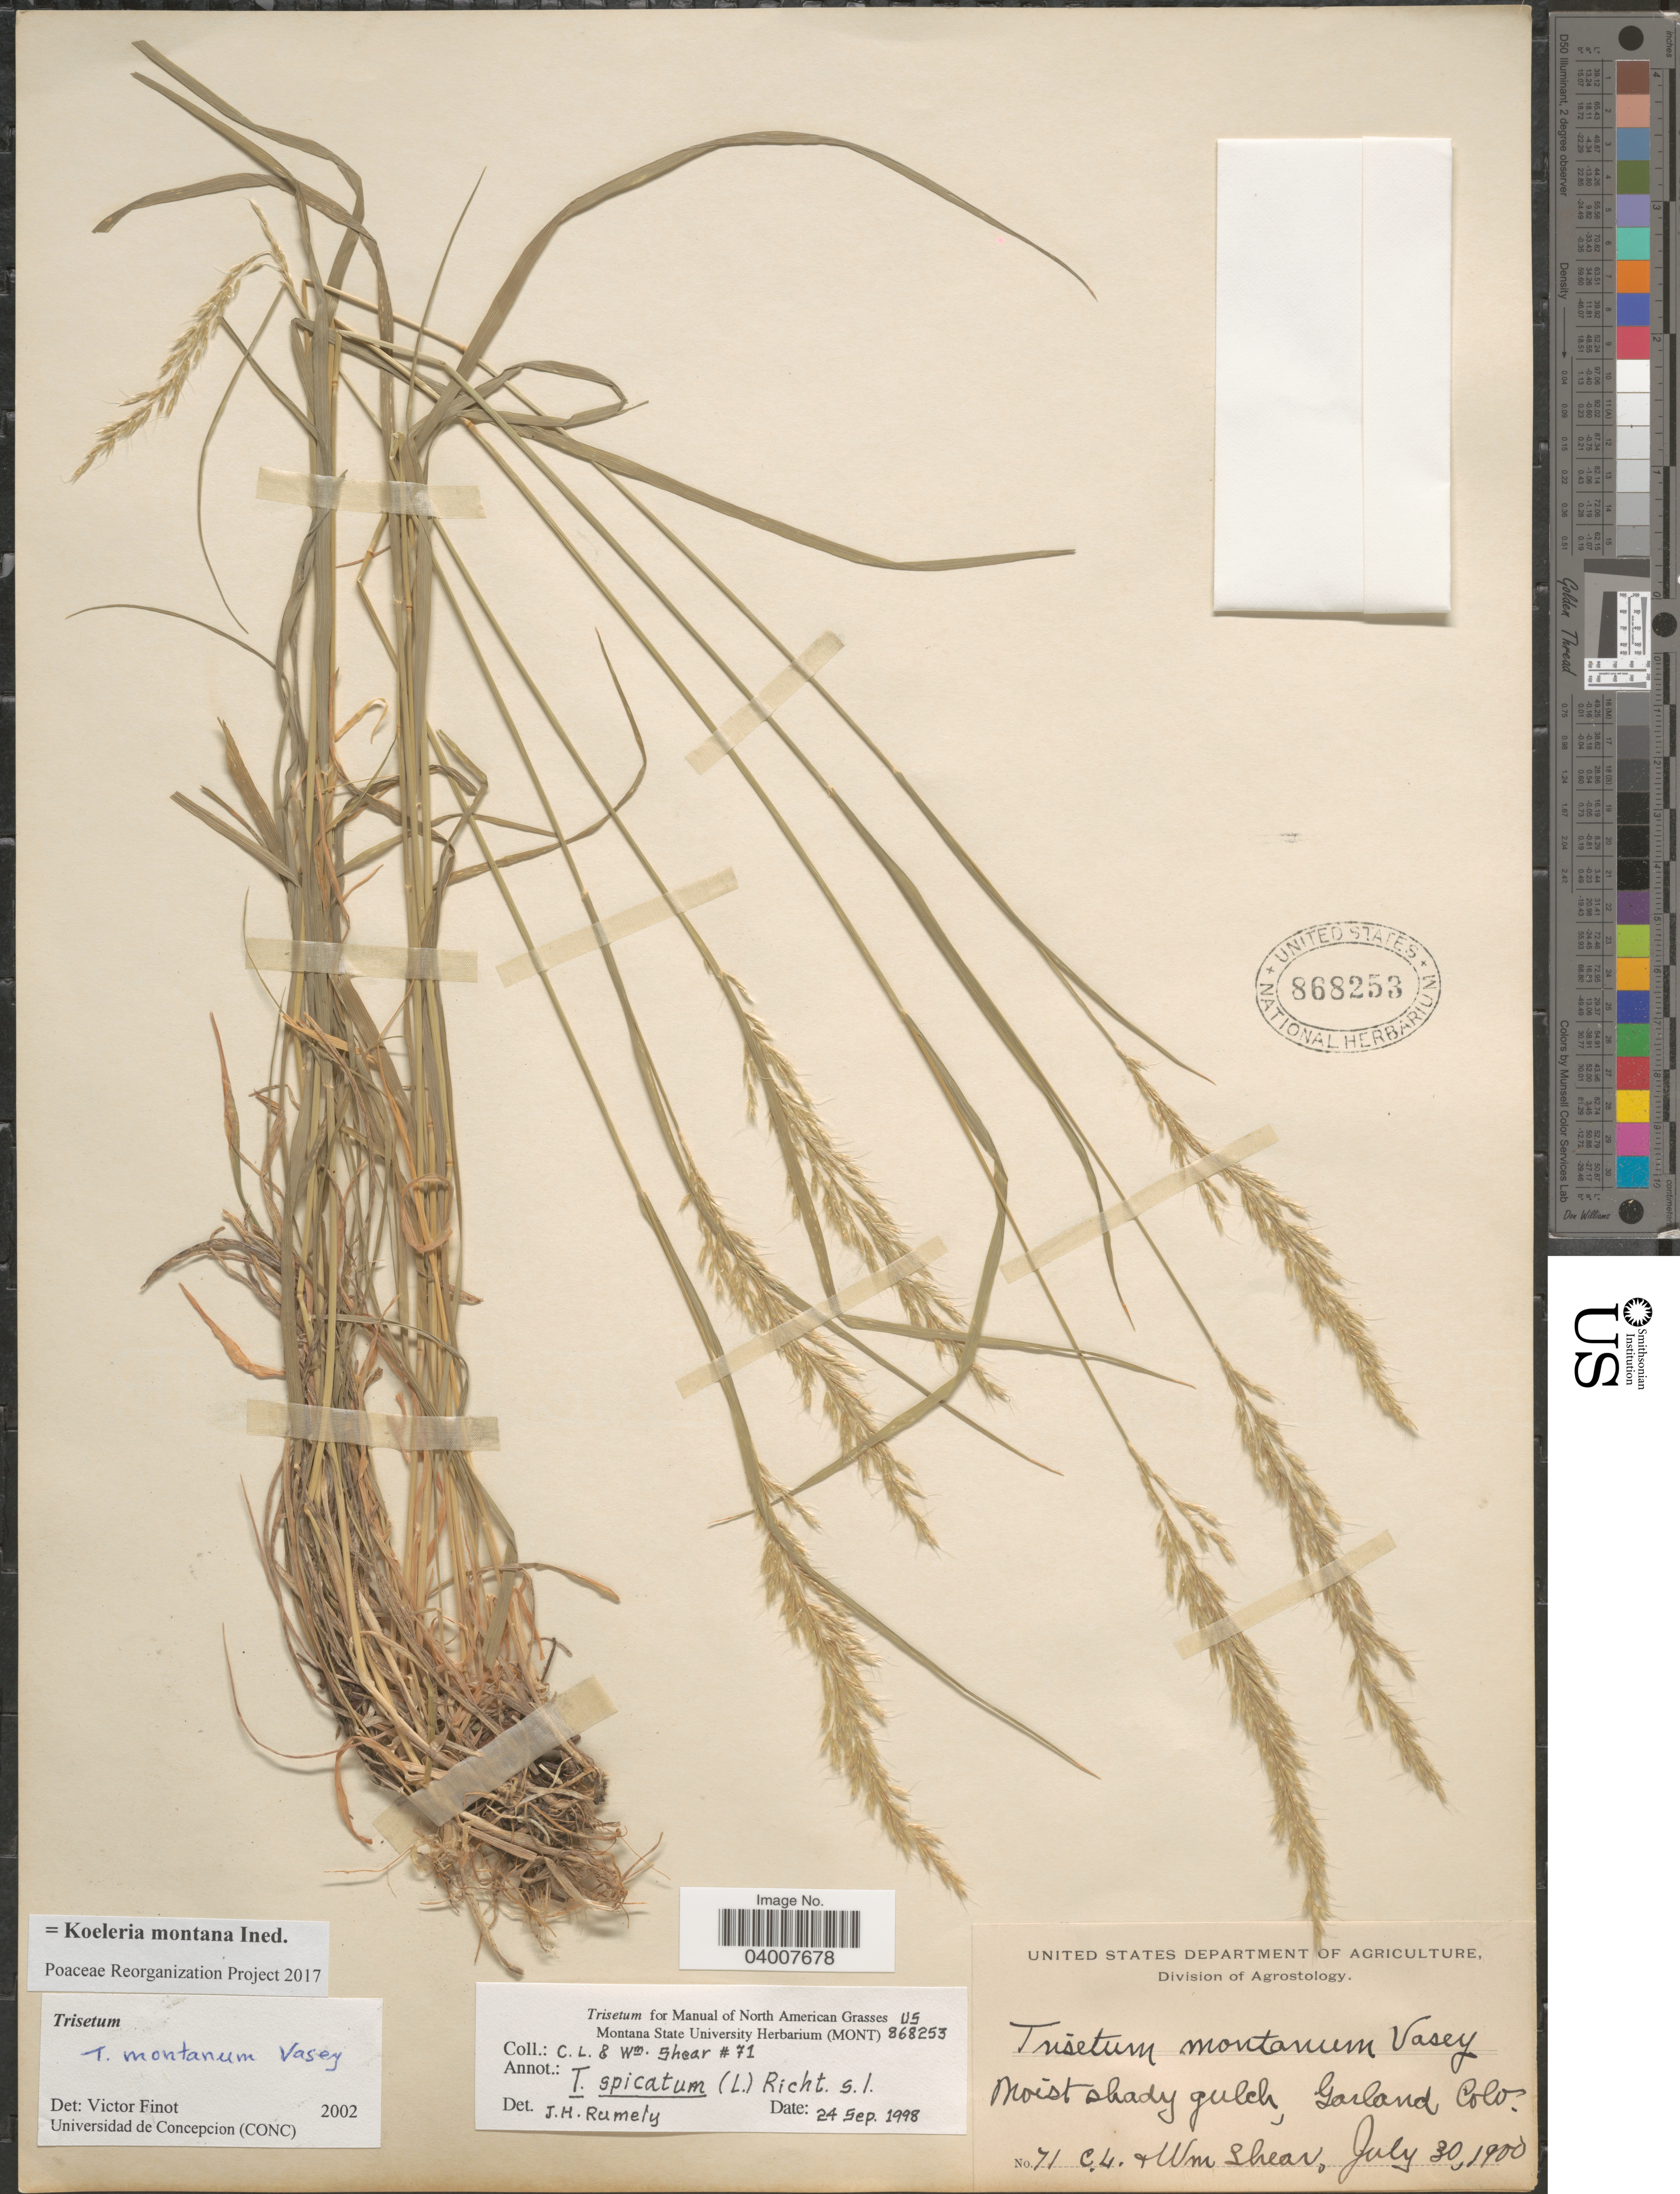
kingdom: Plantae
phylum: Tracheophyta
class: Liliopsida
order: Poales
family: Poaceae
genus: Koeleria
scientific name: Koeleria montana ined.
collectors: C. L. Shear & W. Shear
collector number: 71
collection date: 1900-07-30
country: United States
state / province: Colorado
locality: Moist shady gulch, Garland.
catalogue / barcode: US 868253